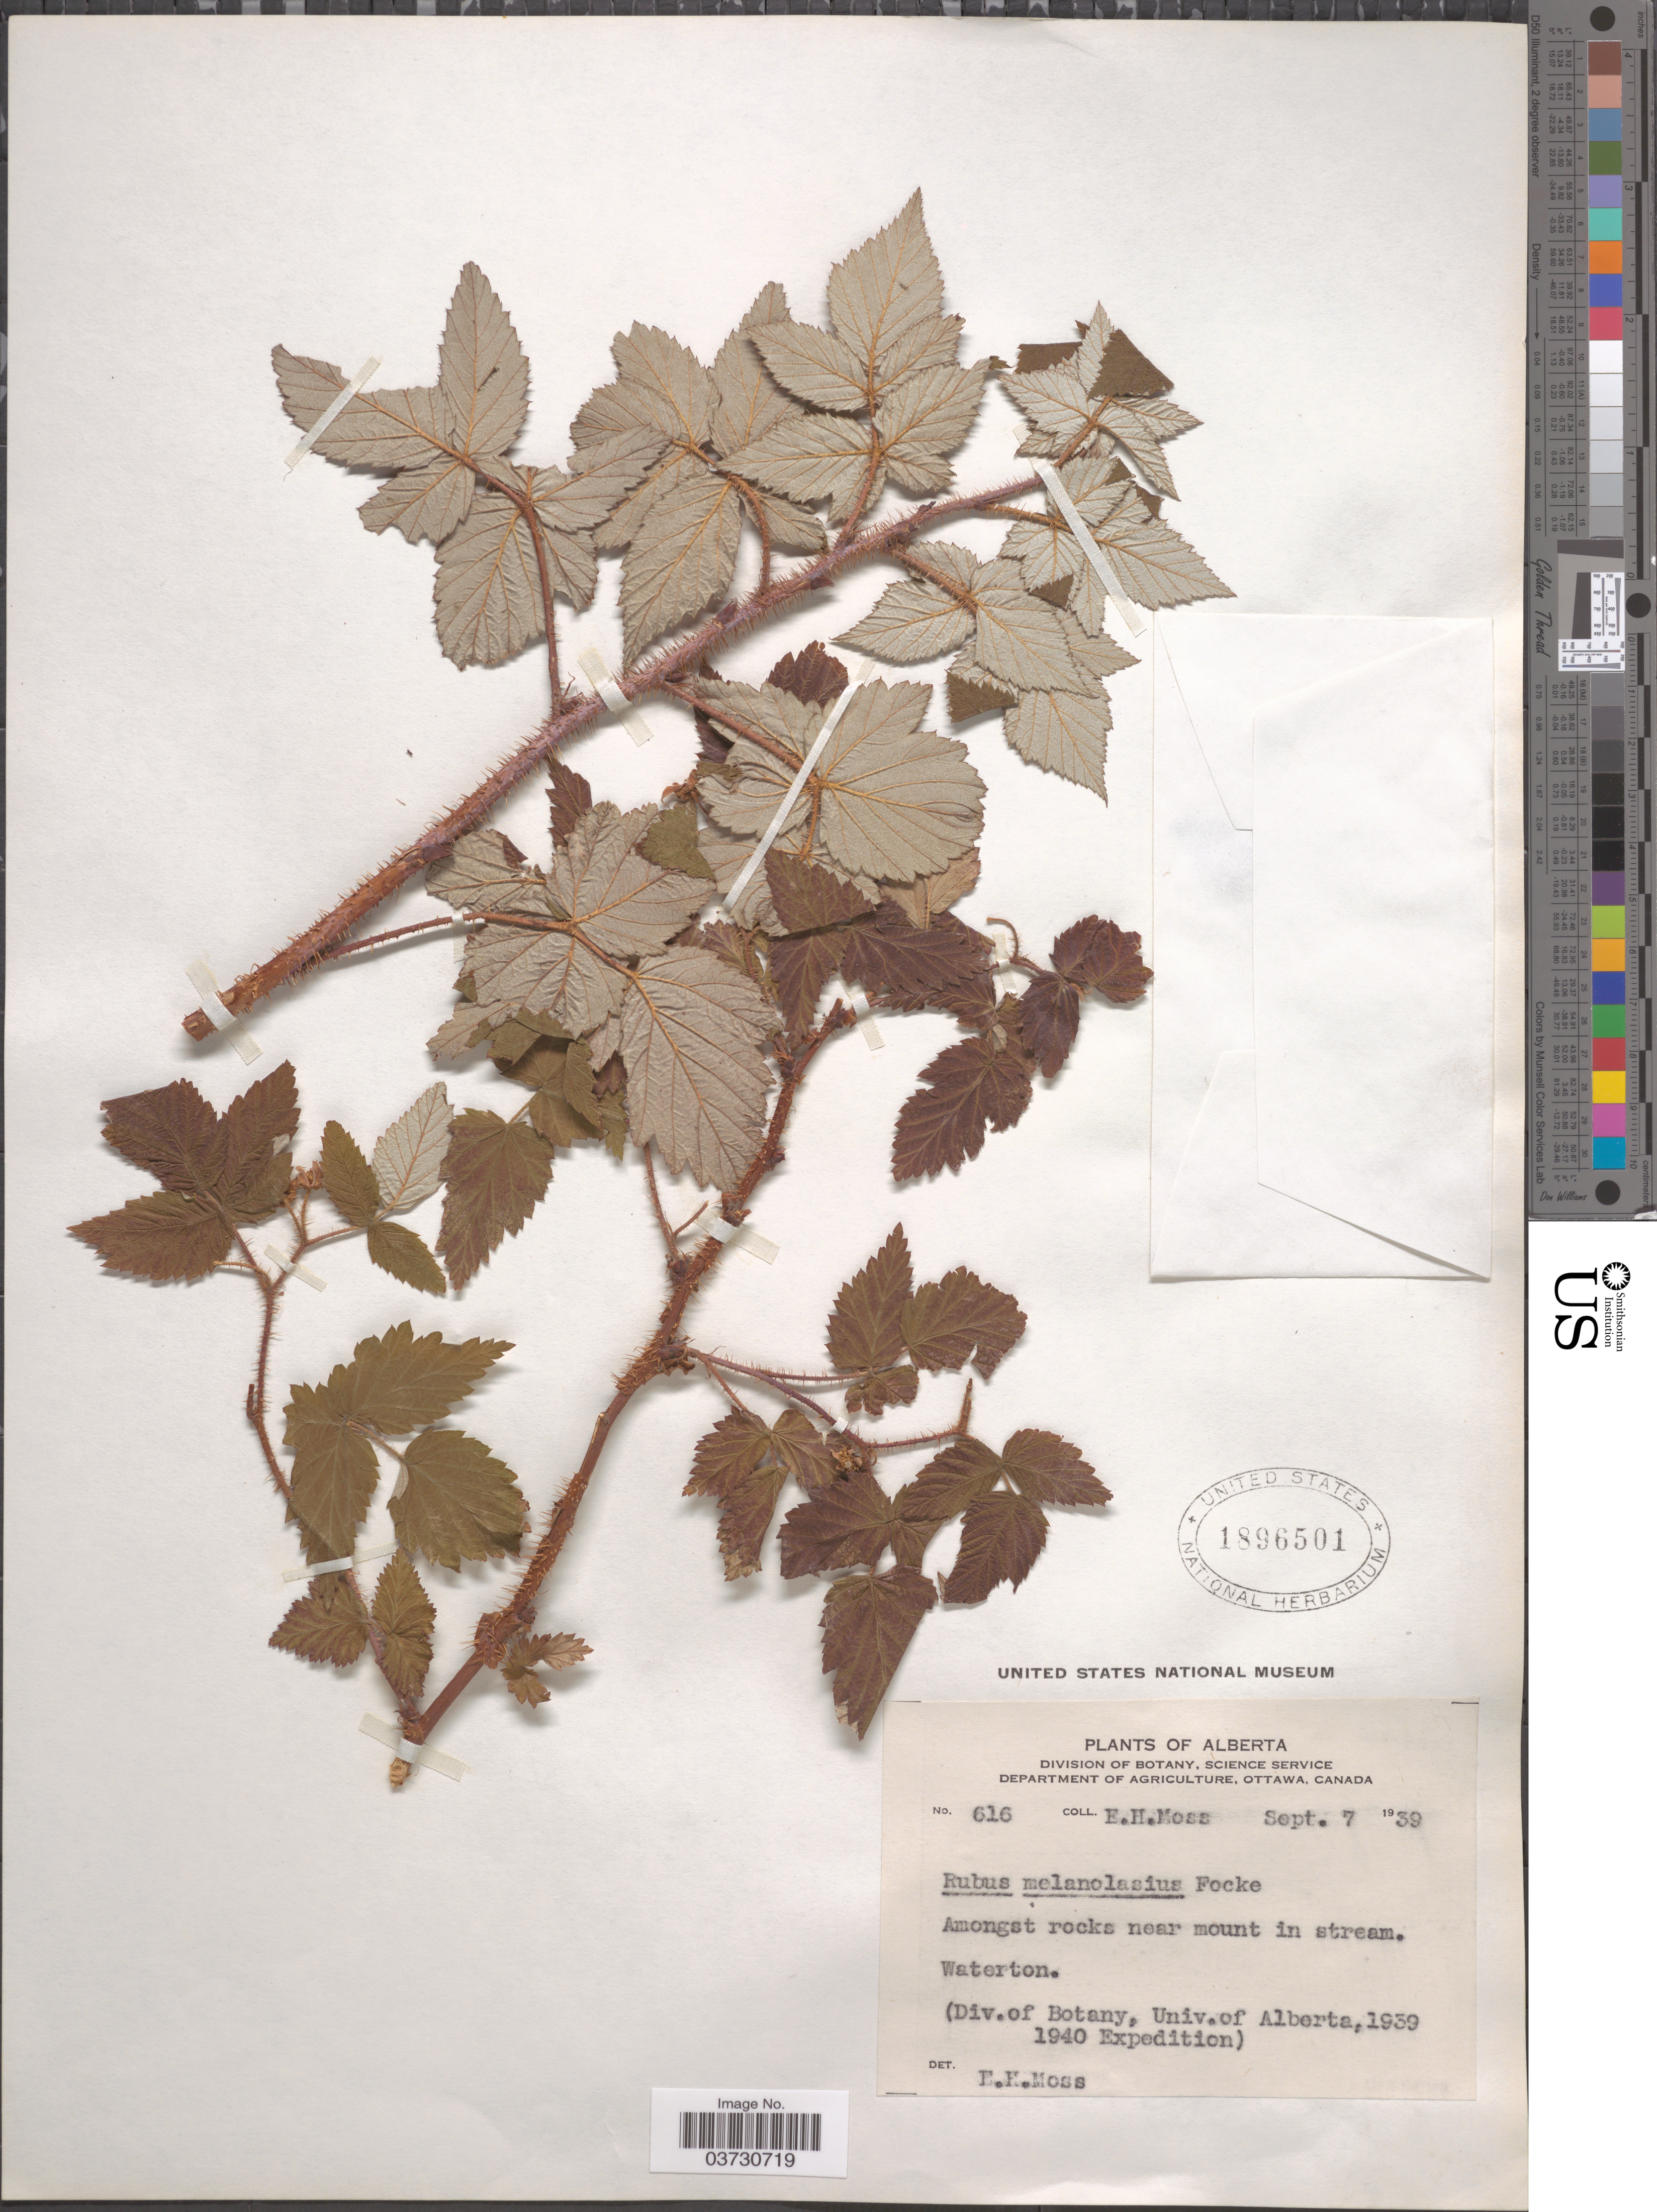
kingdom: Plantae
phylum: Tracheophyta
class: Magnoliopsida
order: Rosales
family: Rosaceae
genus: Rubus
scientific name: Rubus melanolasius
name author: Dieck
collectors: E. Moss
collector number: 616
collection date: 1939-09-07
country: Canada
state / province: Alberta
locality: Near mount in stream. Waterton.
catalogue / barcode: US 1896501